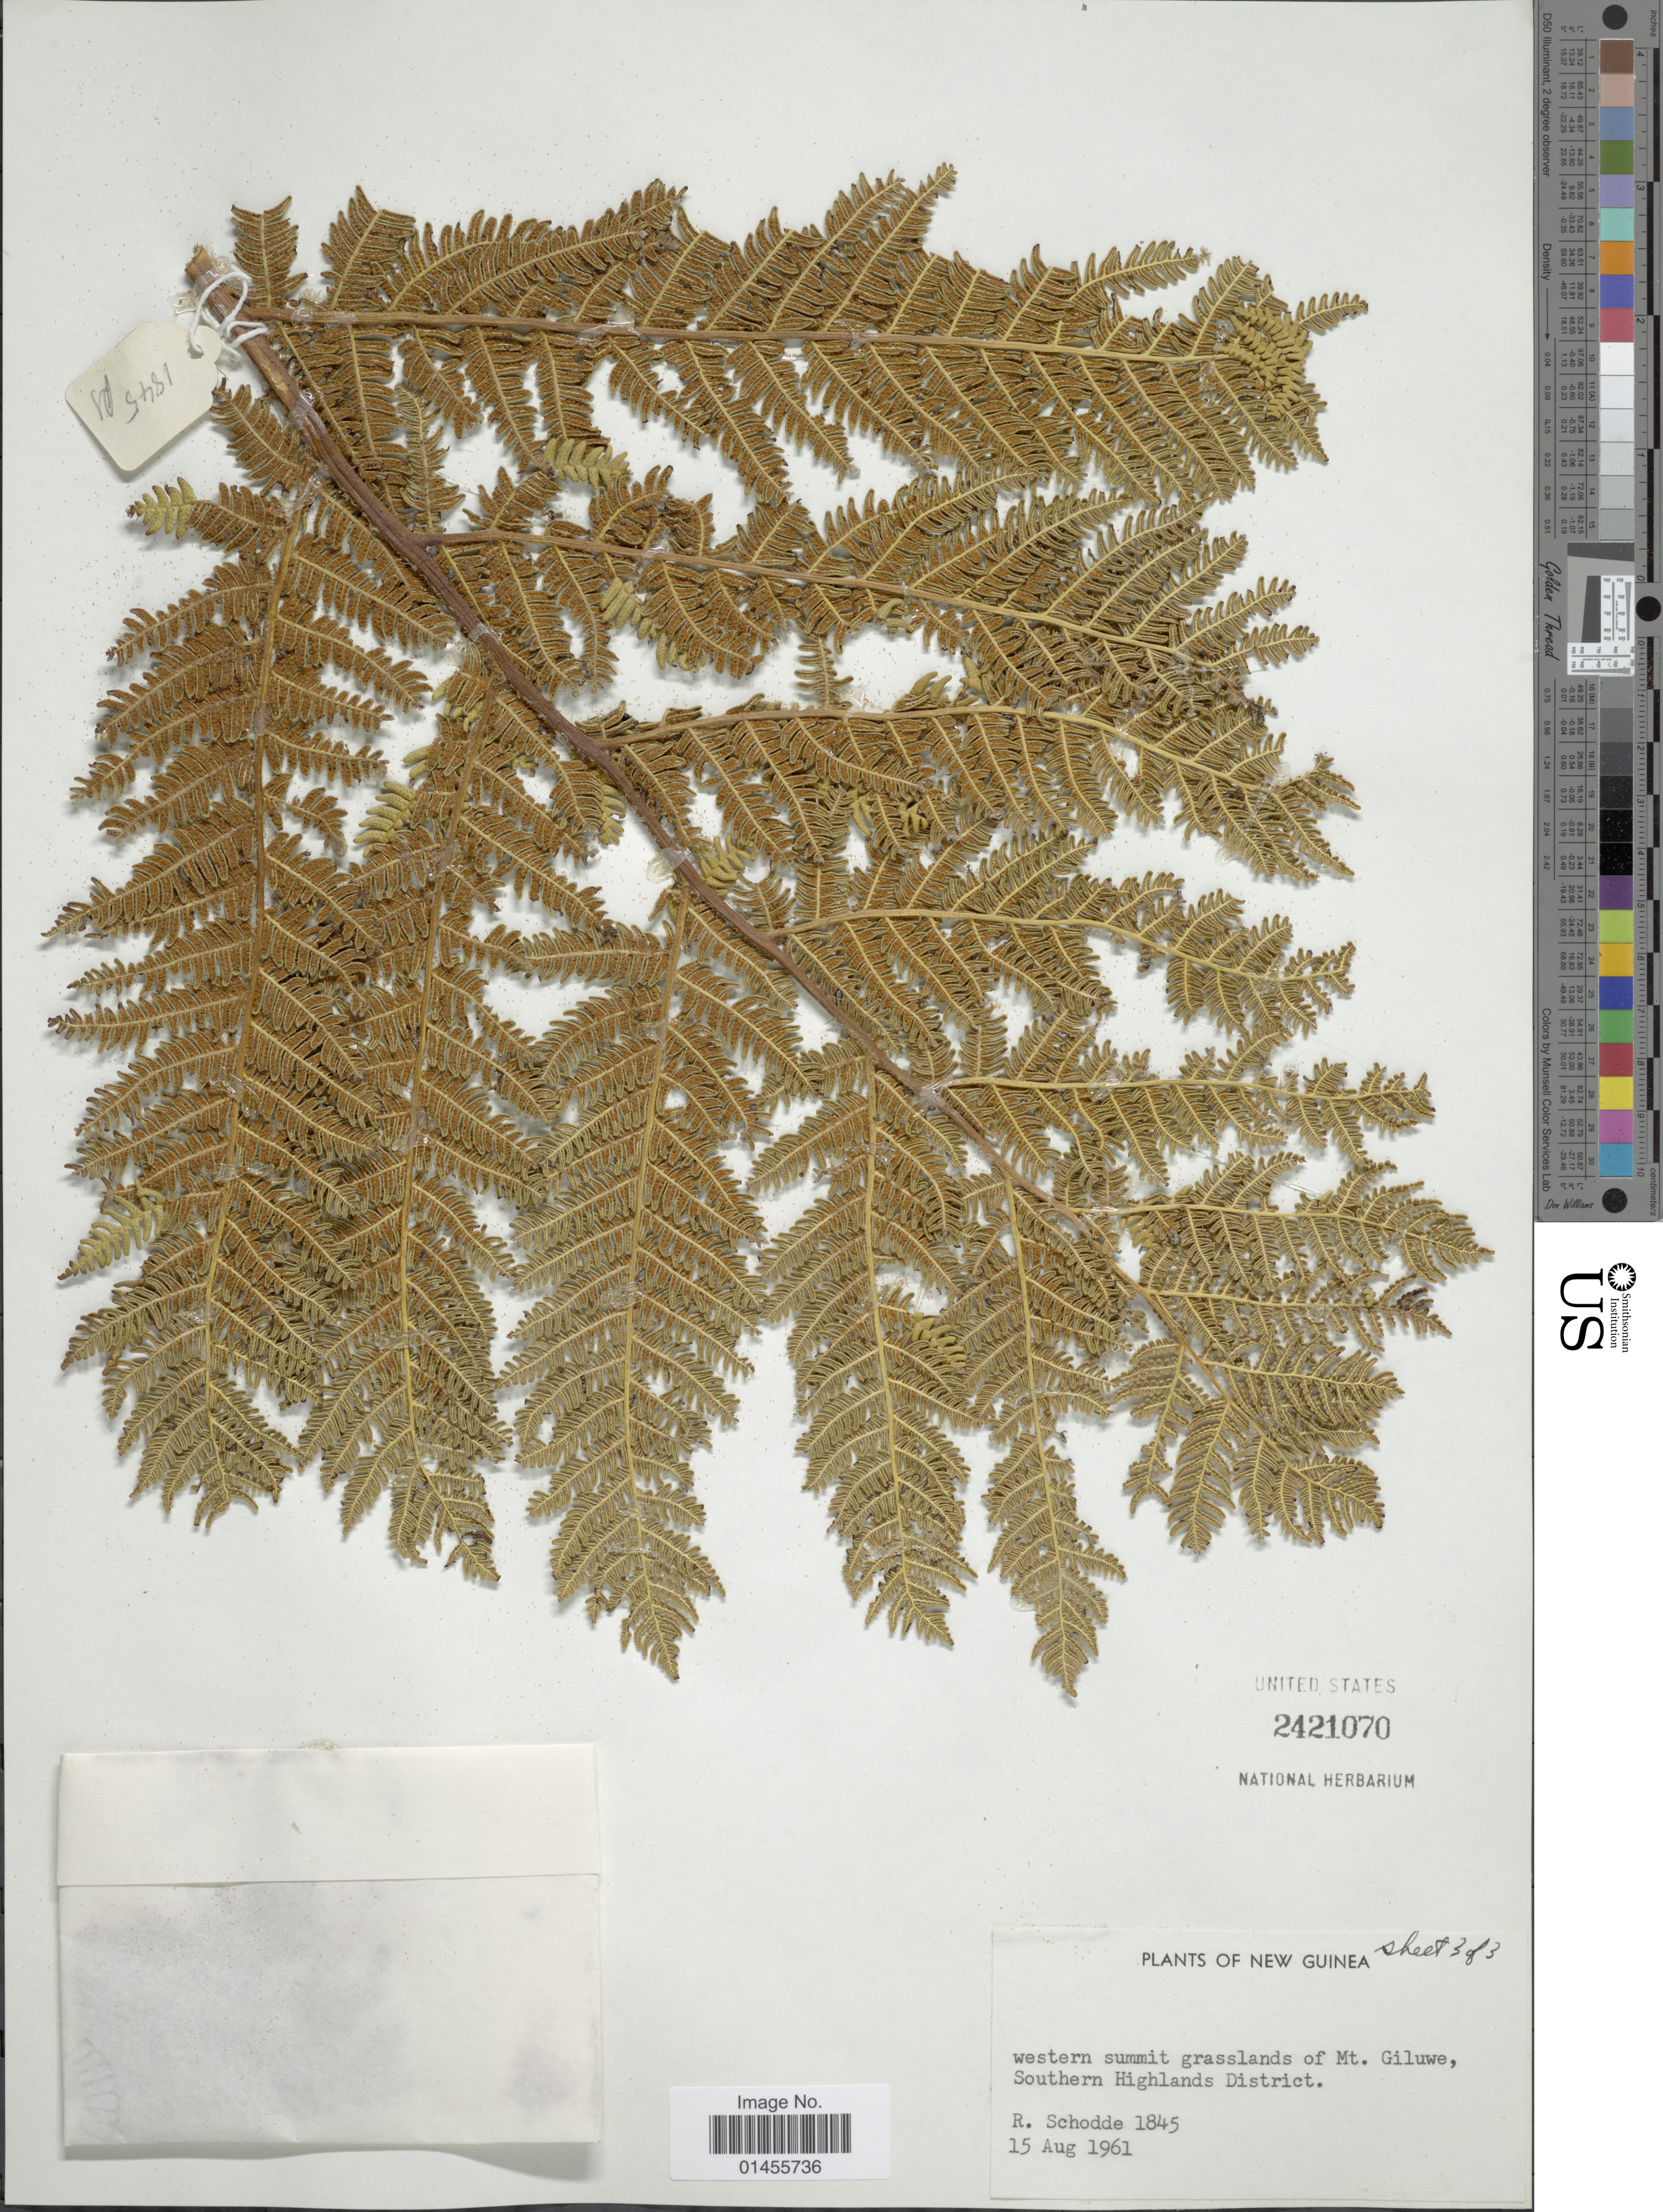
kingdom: Plantae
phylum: Tracheophyta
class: Polypodiopsida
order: Cyatheales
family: Cyatheaceae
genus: Alsophila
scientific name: Alsophila sp.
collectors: R. Schodde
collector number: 1845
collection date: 1961-08-15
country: Papua New Guinea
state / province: Southern Highlands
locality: New Guinea, western summit grassland of Mt. Giluwe. Southern Highlands District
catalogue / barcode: US 2421070